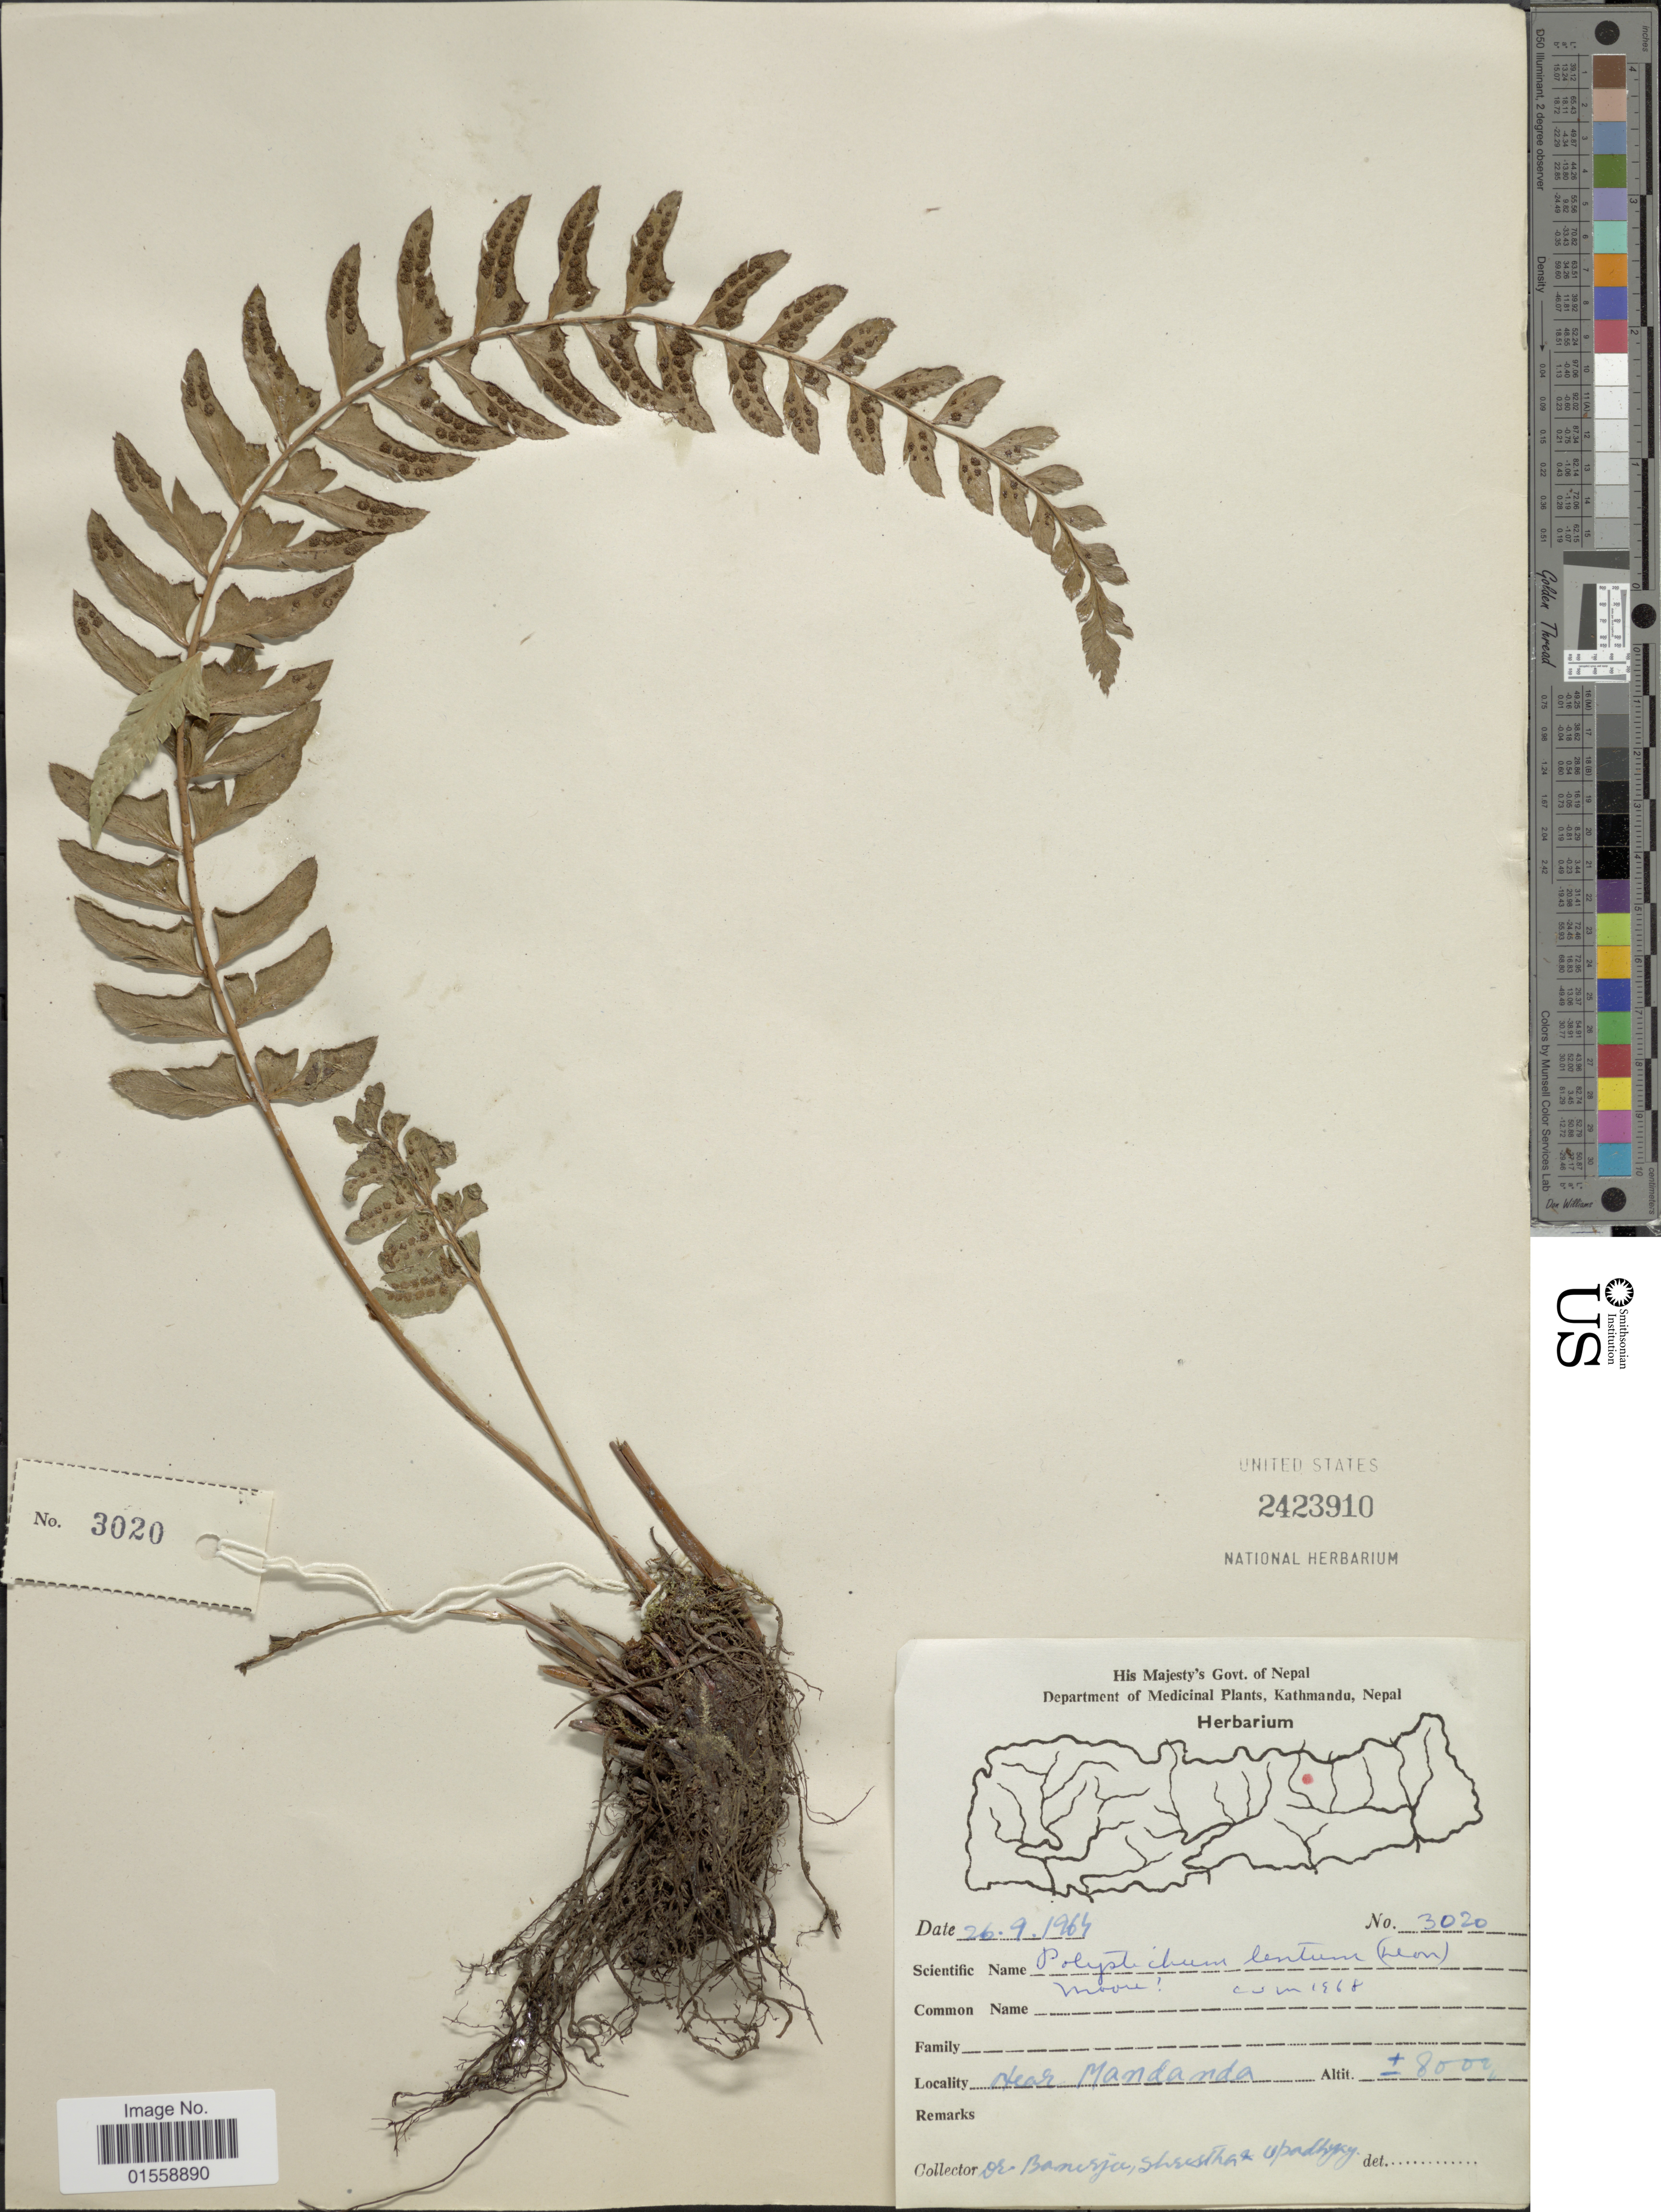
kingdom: Plantae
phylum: Tracheophyta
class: Polypodiopsida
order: Polypodiales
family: Dryopteridaceae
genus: Polystichum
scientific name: Polystichum auriculatum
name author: (L.) C. Presl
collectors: -. Banerjee, -. Shrestha & Upadhyay, --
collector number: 3020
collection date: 1964-09-26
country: Nepal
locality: Near Mandanda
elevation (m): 2438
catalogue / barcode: US 2423910